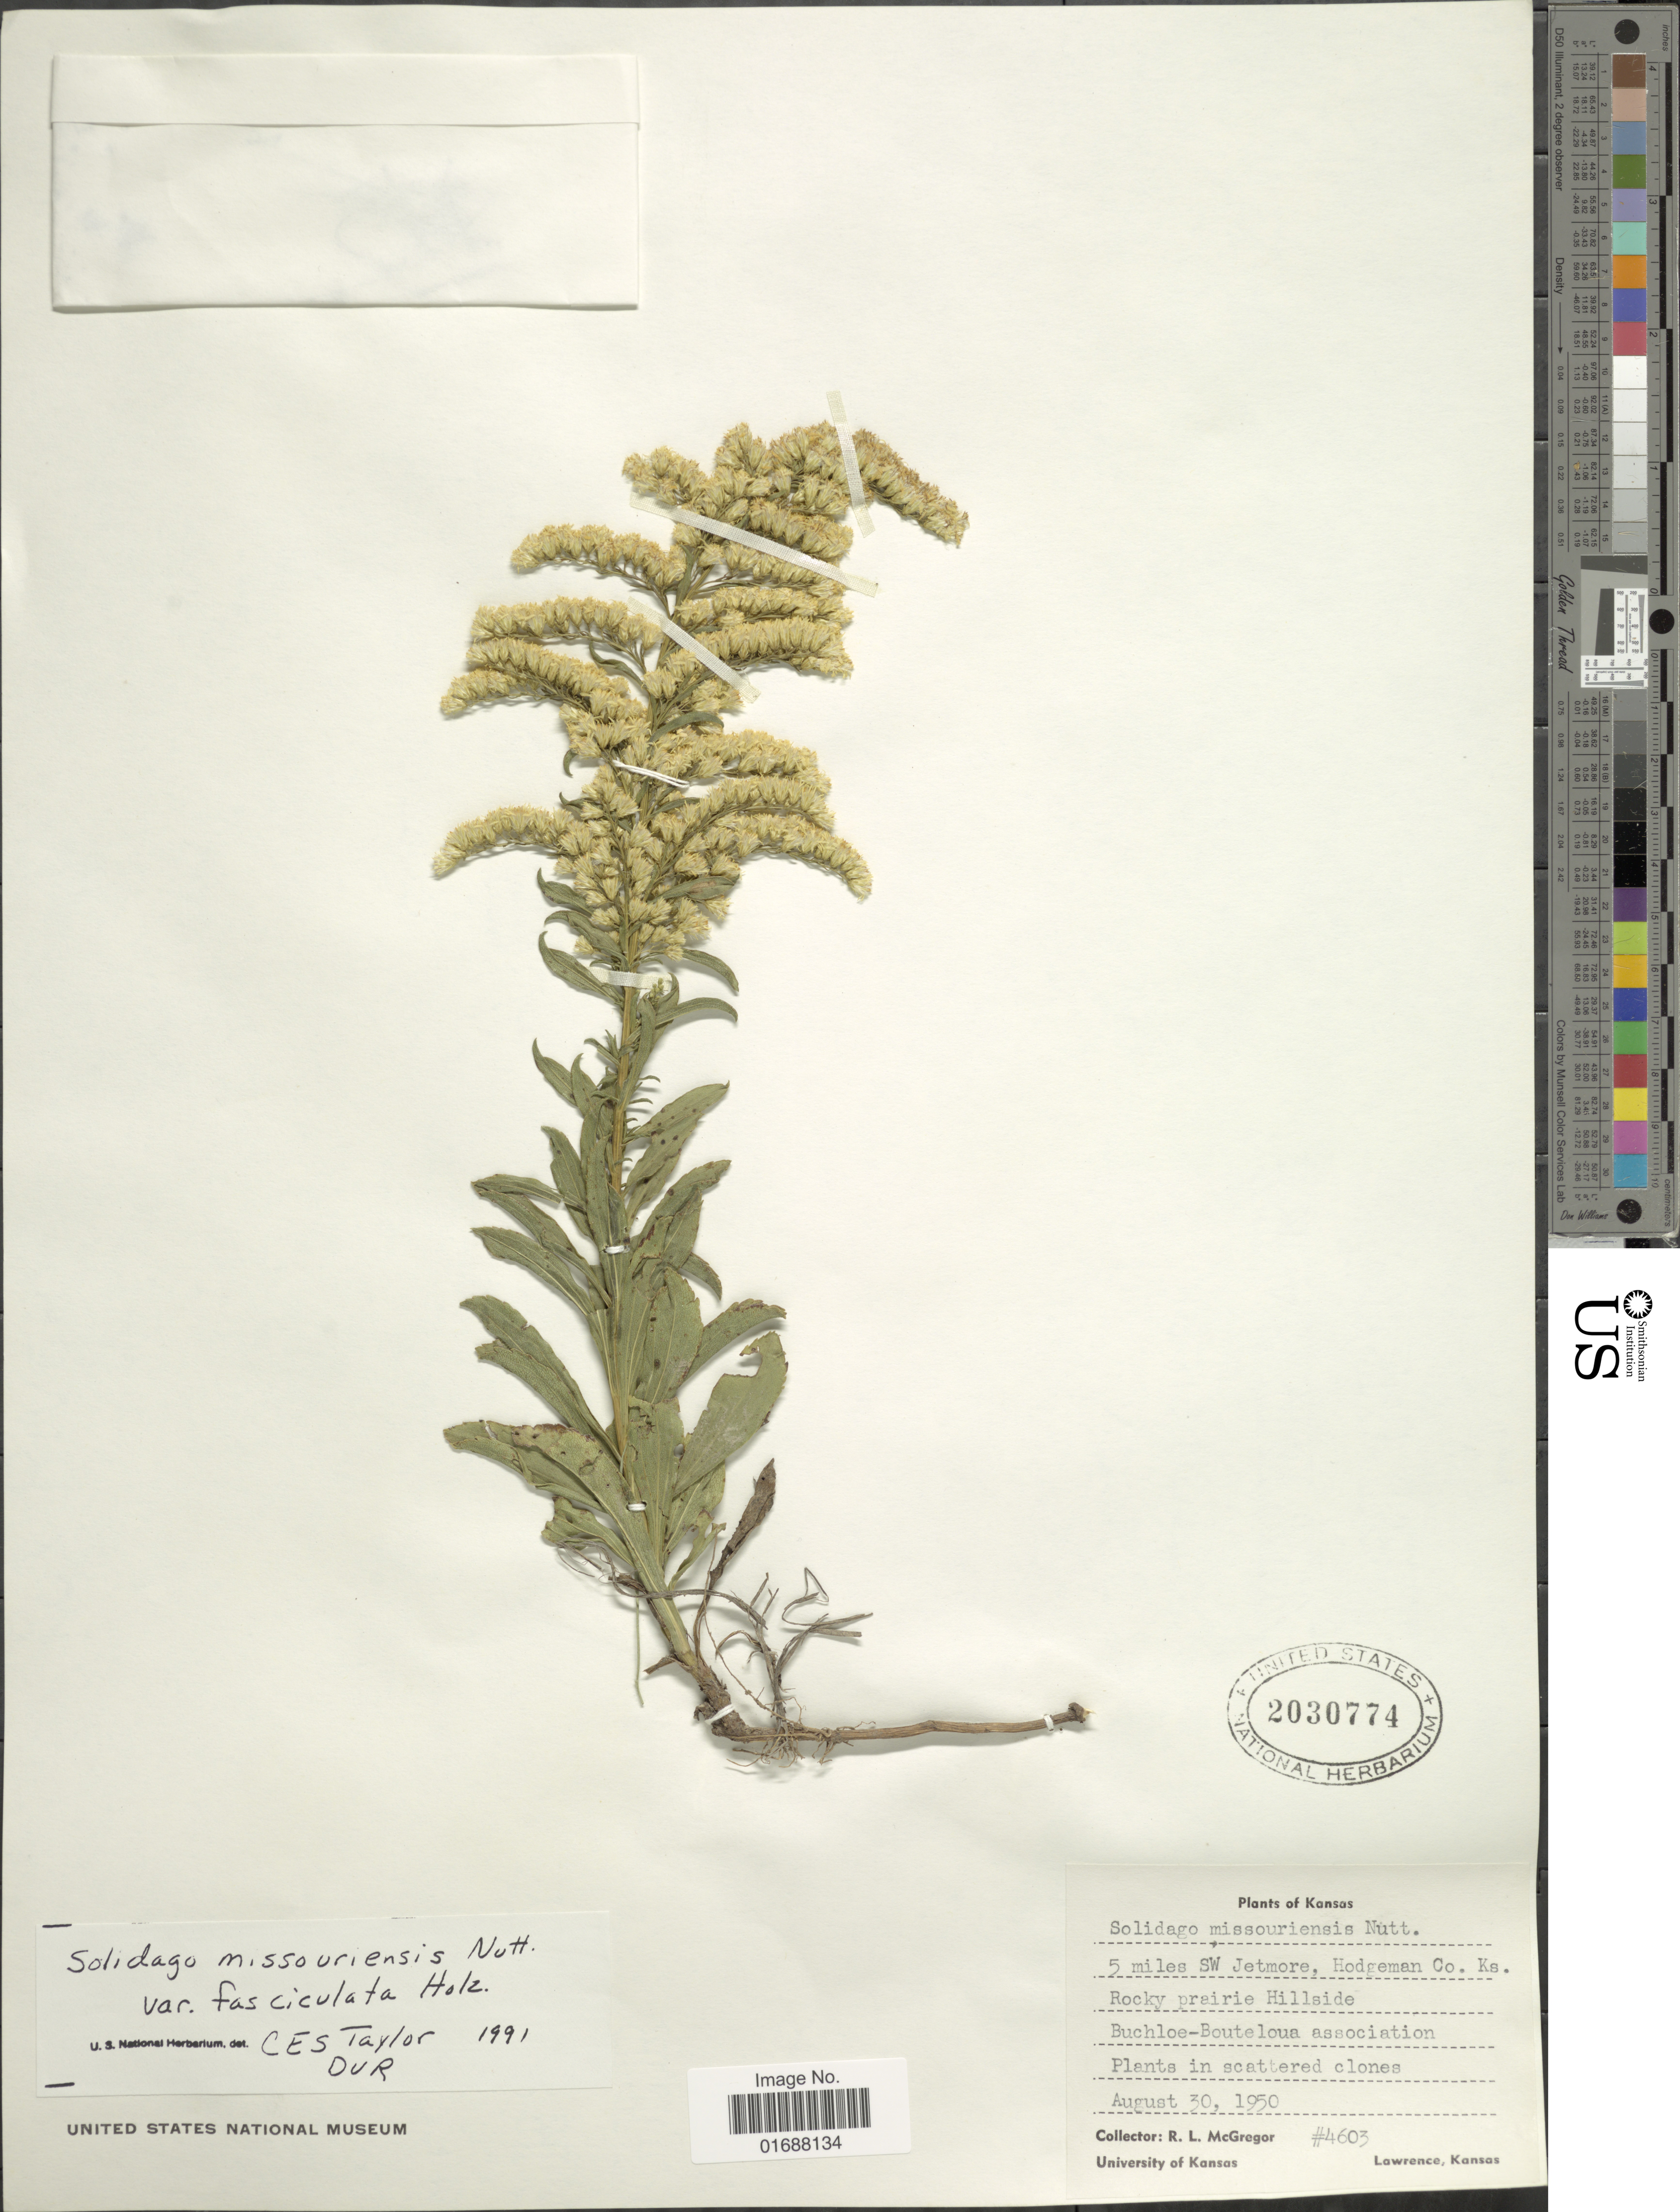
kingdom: Plantae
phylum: Tracheophyta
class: Magnoliopsida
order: Asterales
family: Asteraceae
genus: Solidago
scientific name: Solidago missouriensis var. fasciculata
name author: Holz.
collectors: R. McGregor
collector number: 4603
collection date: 1950-08-30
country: United States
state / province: Kansas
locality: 5 miles SW Jetmore, Hogeman Co. Ks, Buchloe-Bouteloua association.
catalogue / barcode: US 2030774